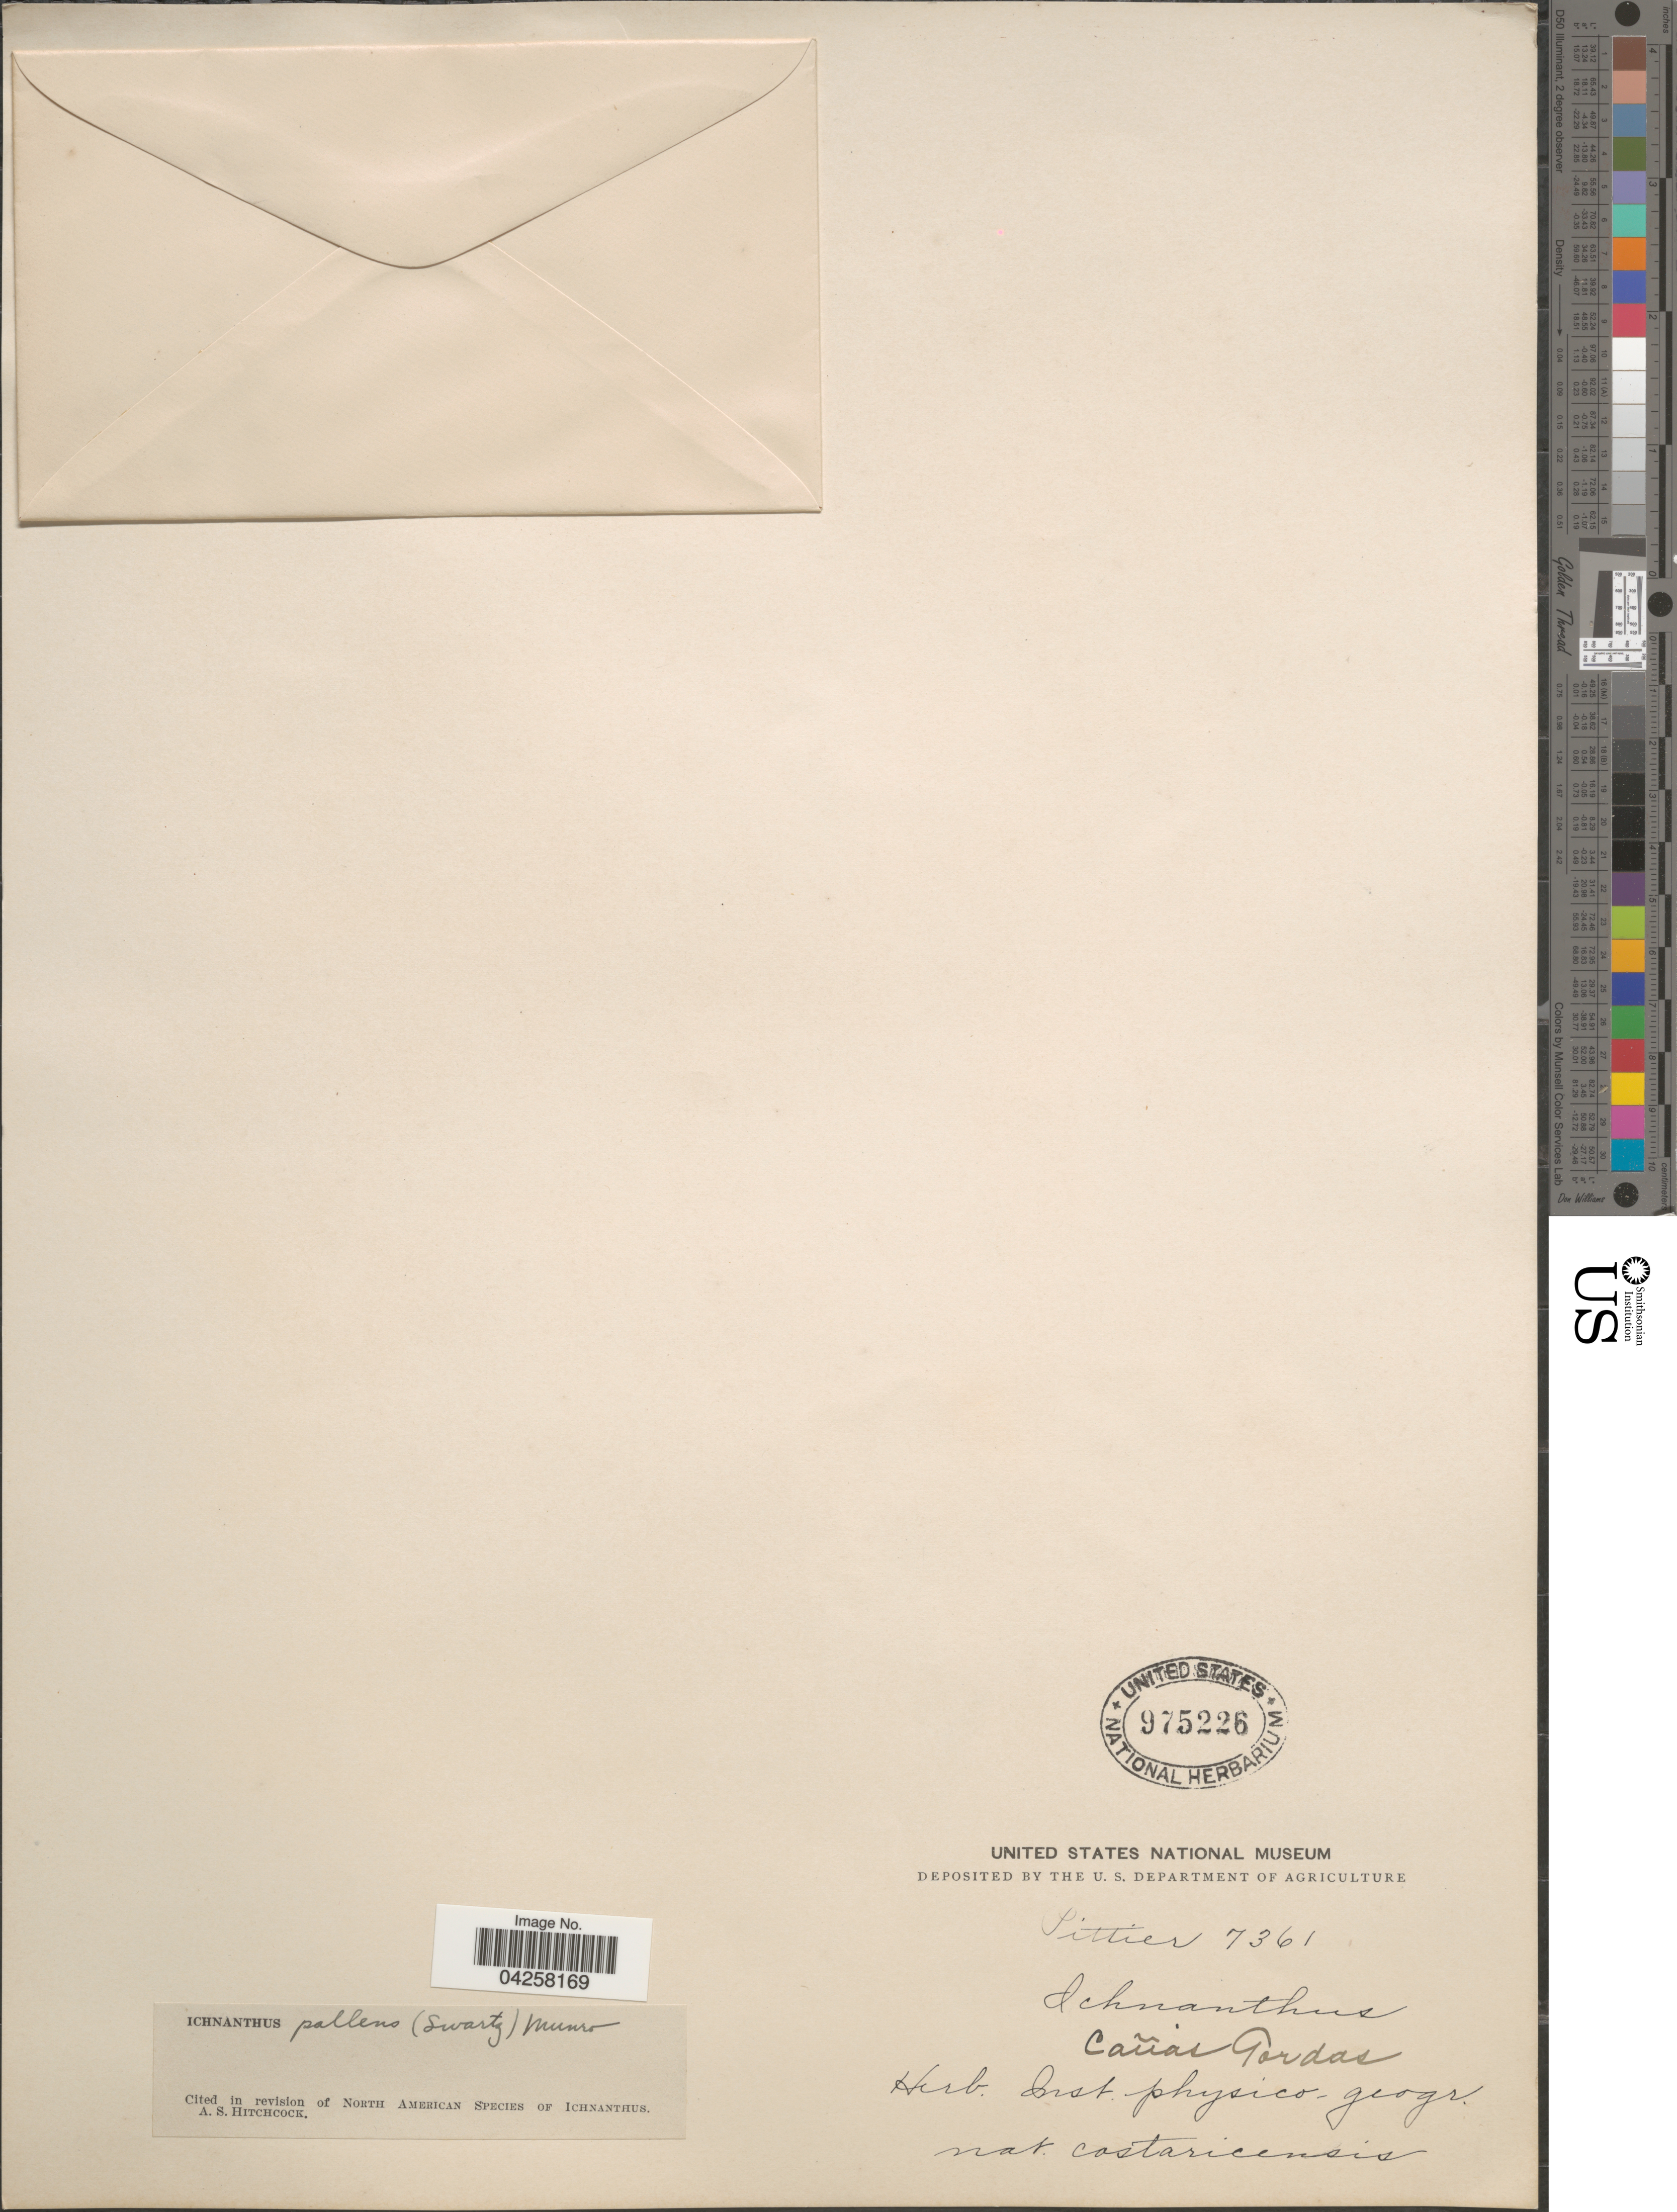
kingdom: Plantae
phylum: Tracheophyta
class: Liliopsida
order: Poales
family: Poaceae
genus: Ichnanthus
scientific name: Ichnanthus pallens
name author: (Sw.) Munro ex Benth.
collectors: Pittier, --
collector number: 7361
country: Costa Rica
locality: Cañas Gordas.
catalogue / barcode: US 975226